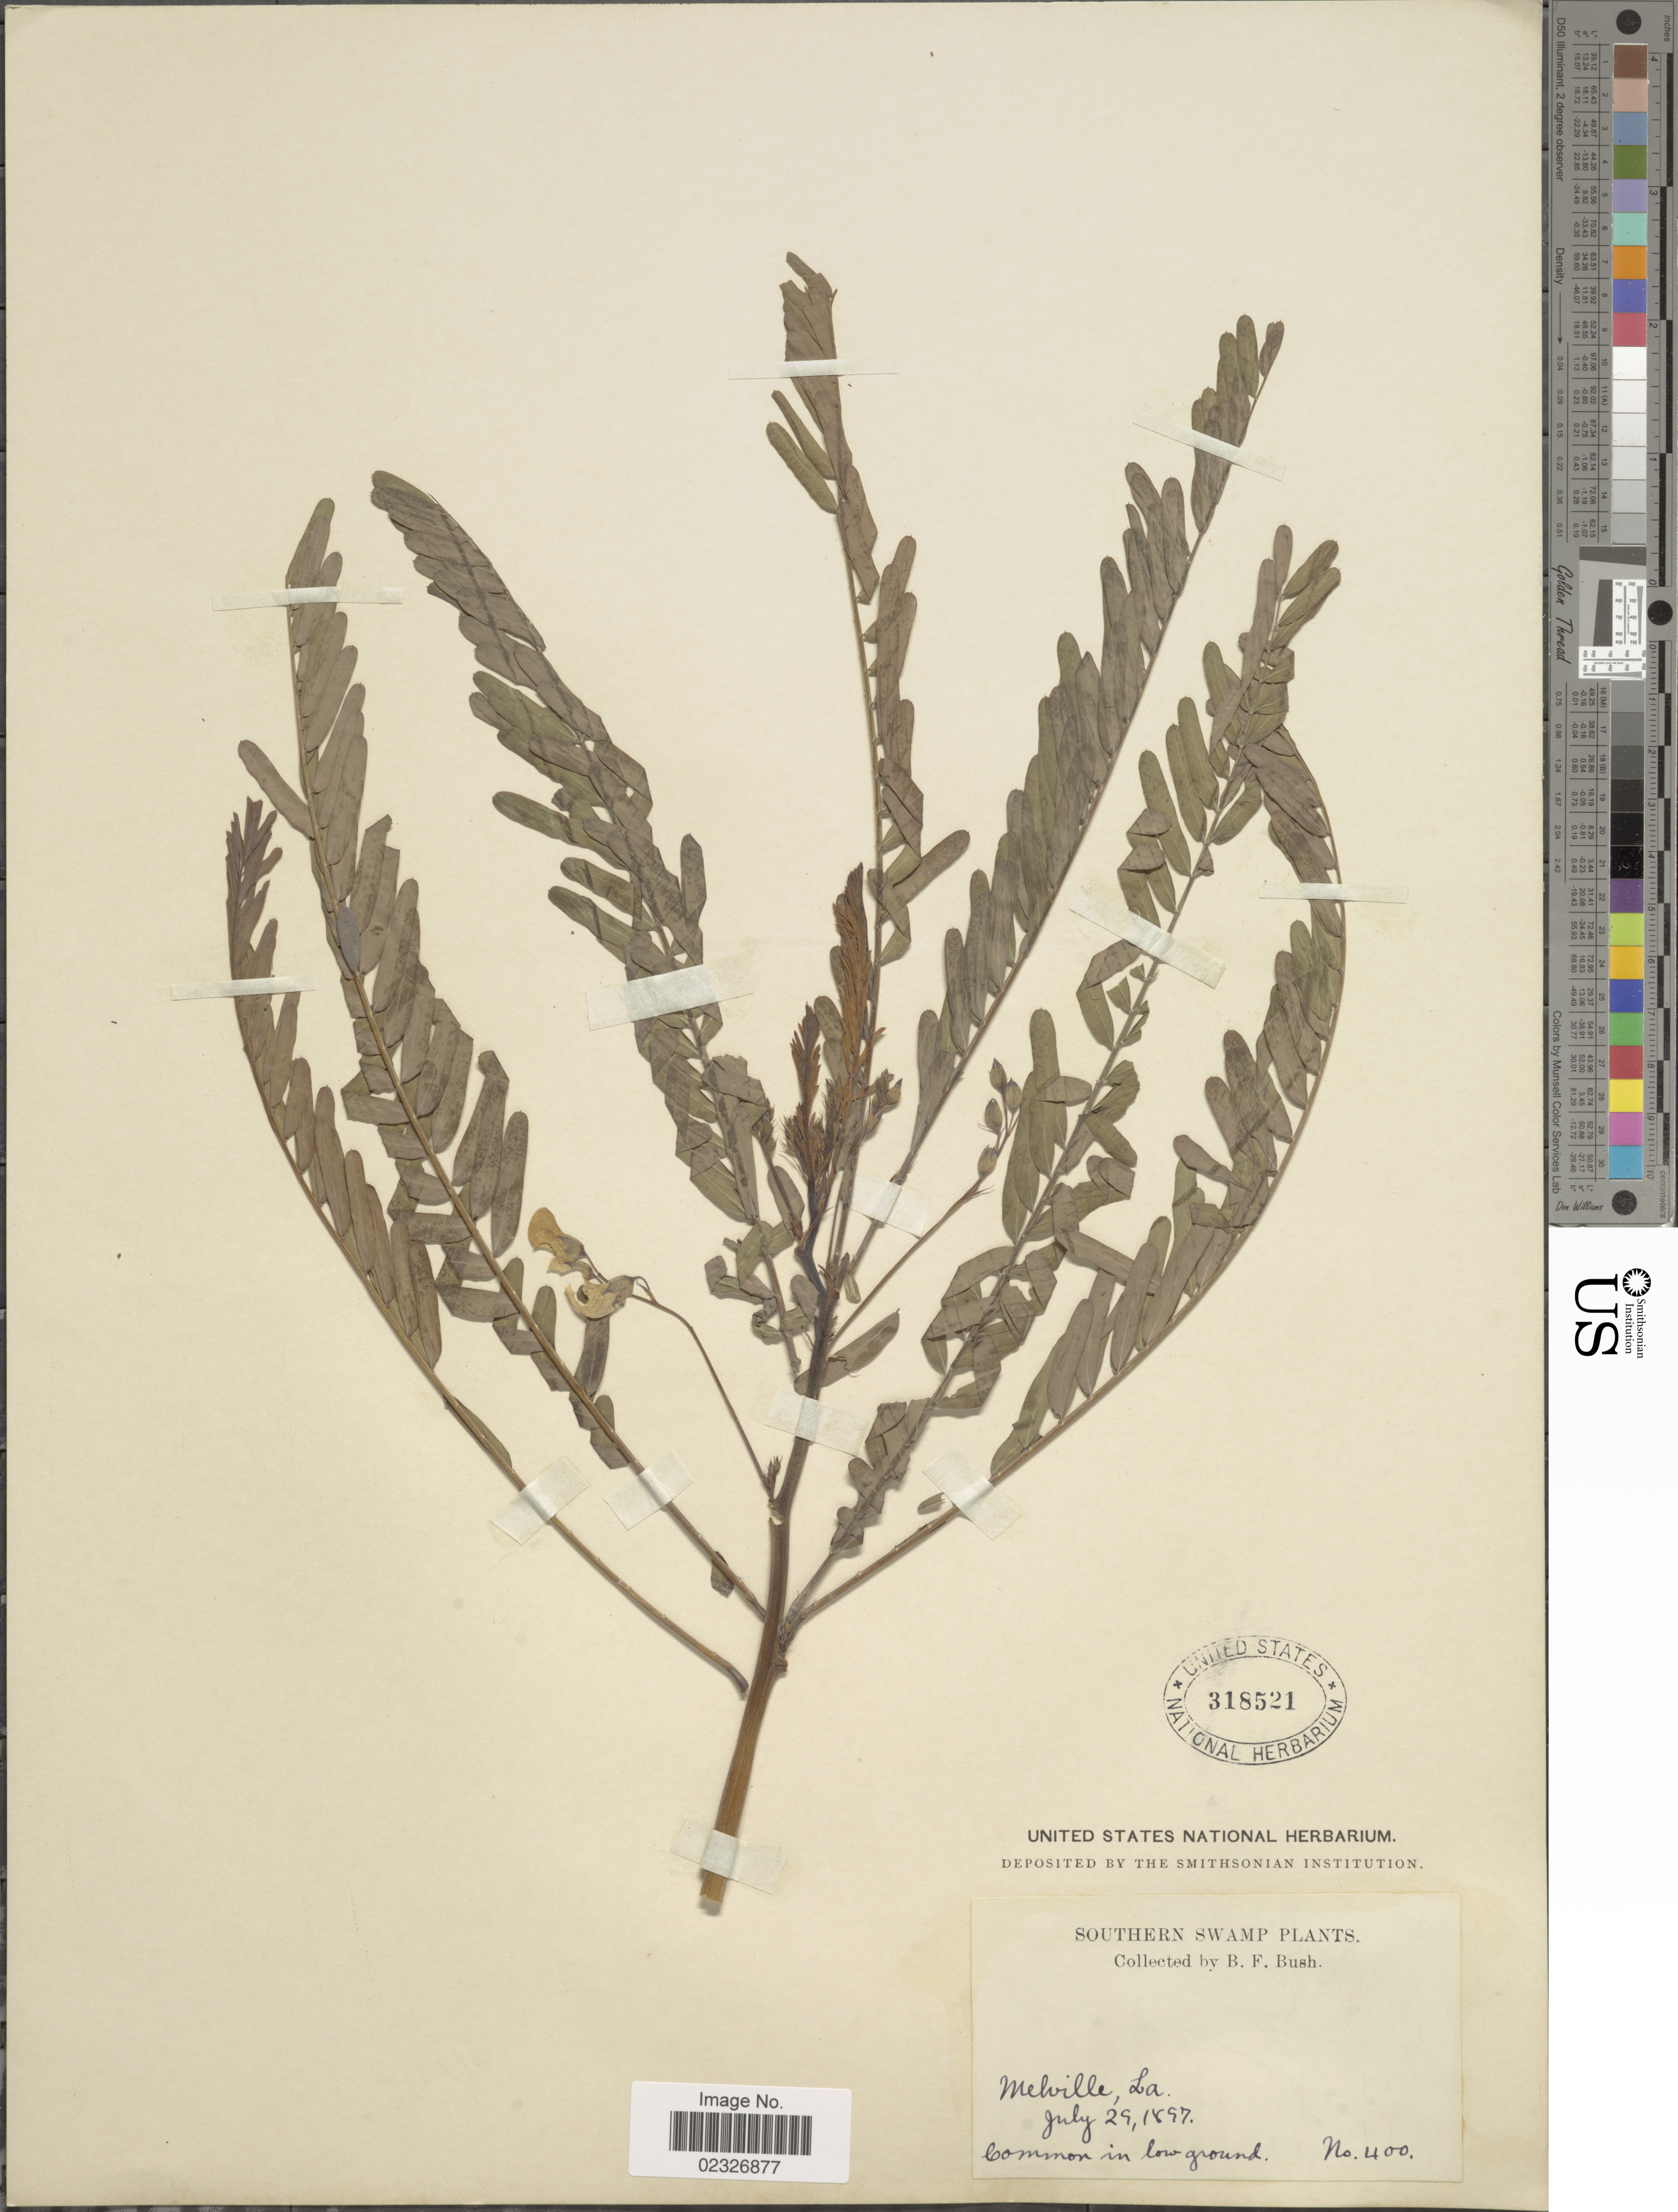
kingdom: Plantae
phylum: Tracheophyta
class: Magnoliopsida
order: Fabales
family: Fabaceae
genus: Sesbania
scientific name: Sesbania drummondii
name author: (Rydb.) Cory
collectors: B. F. Bush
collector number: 400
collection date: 1897-07-29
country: United States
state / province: Louisiana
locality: Southern Swamp, Melville, La.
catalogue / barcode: US 318521